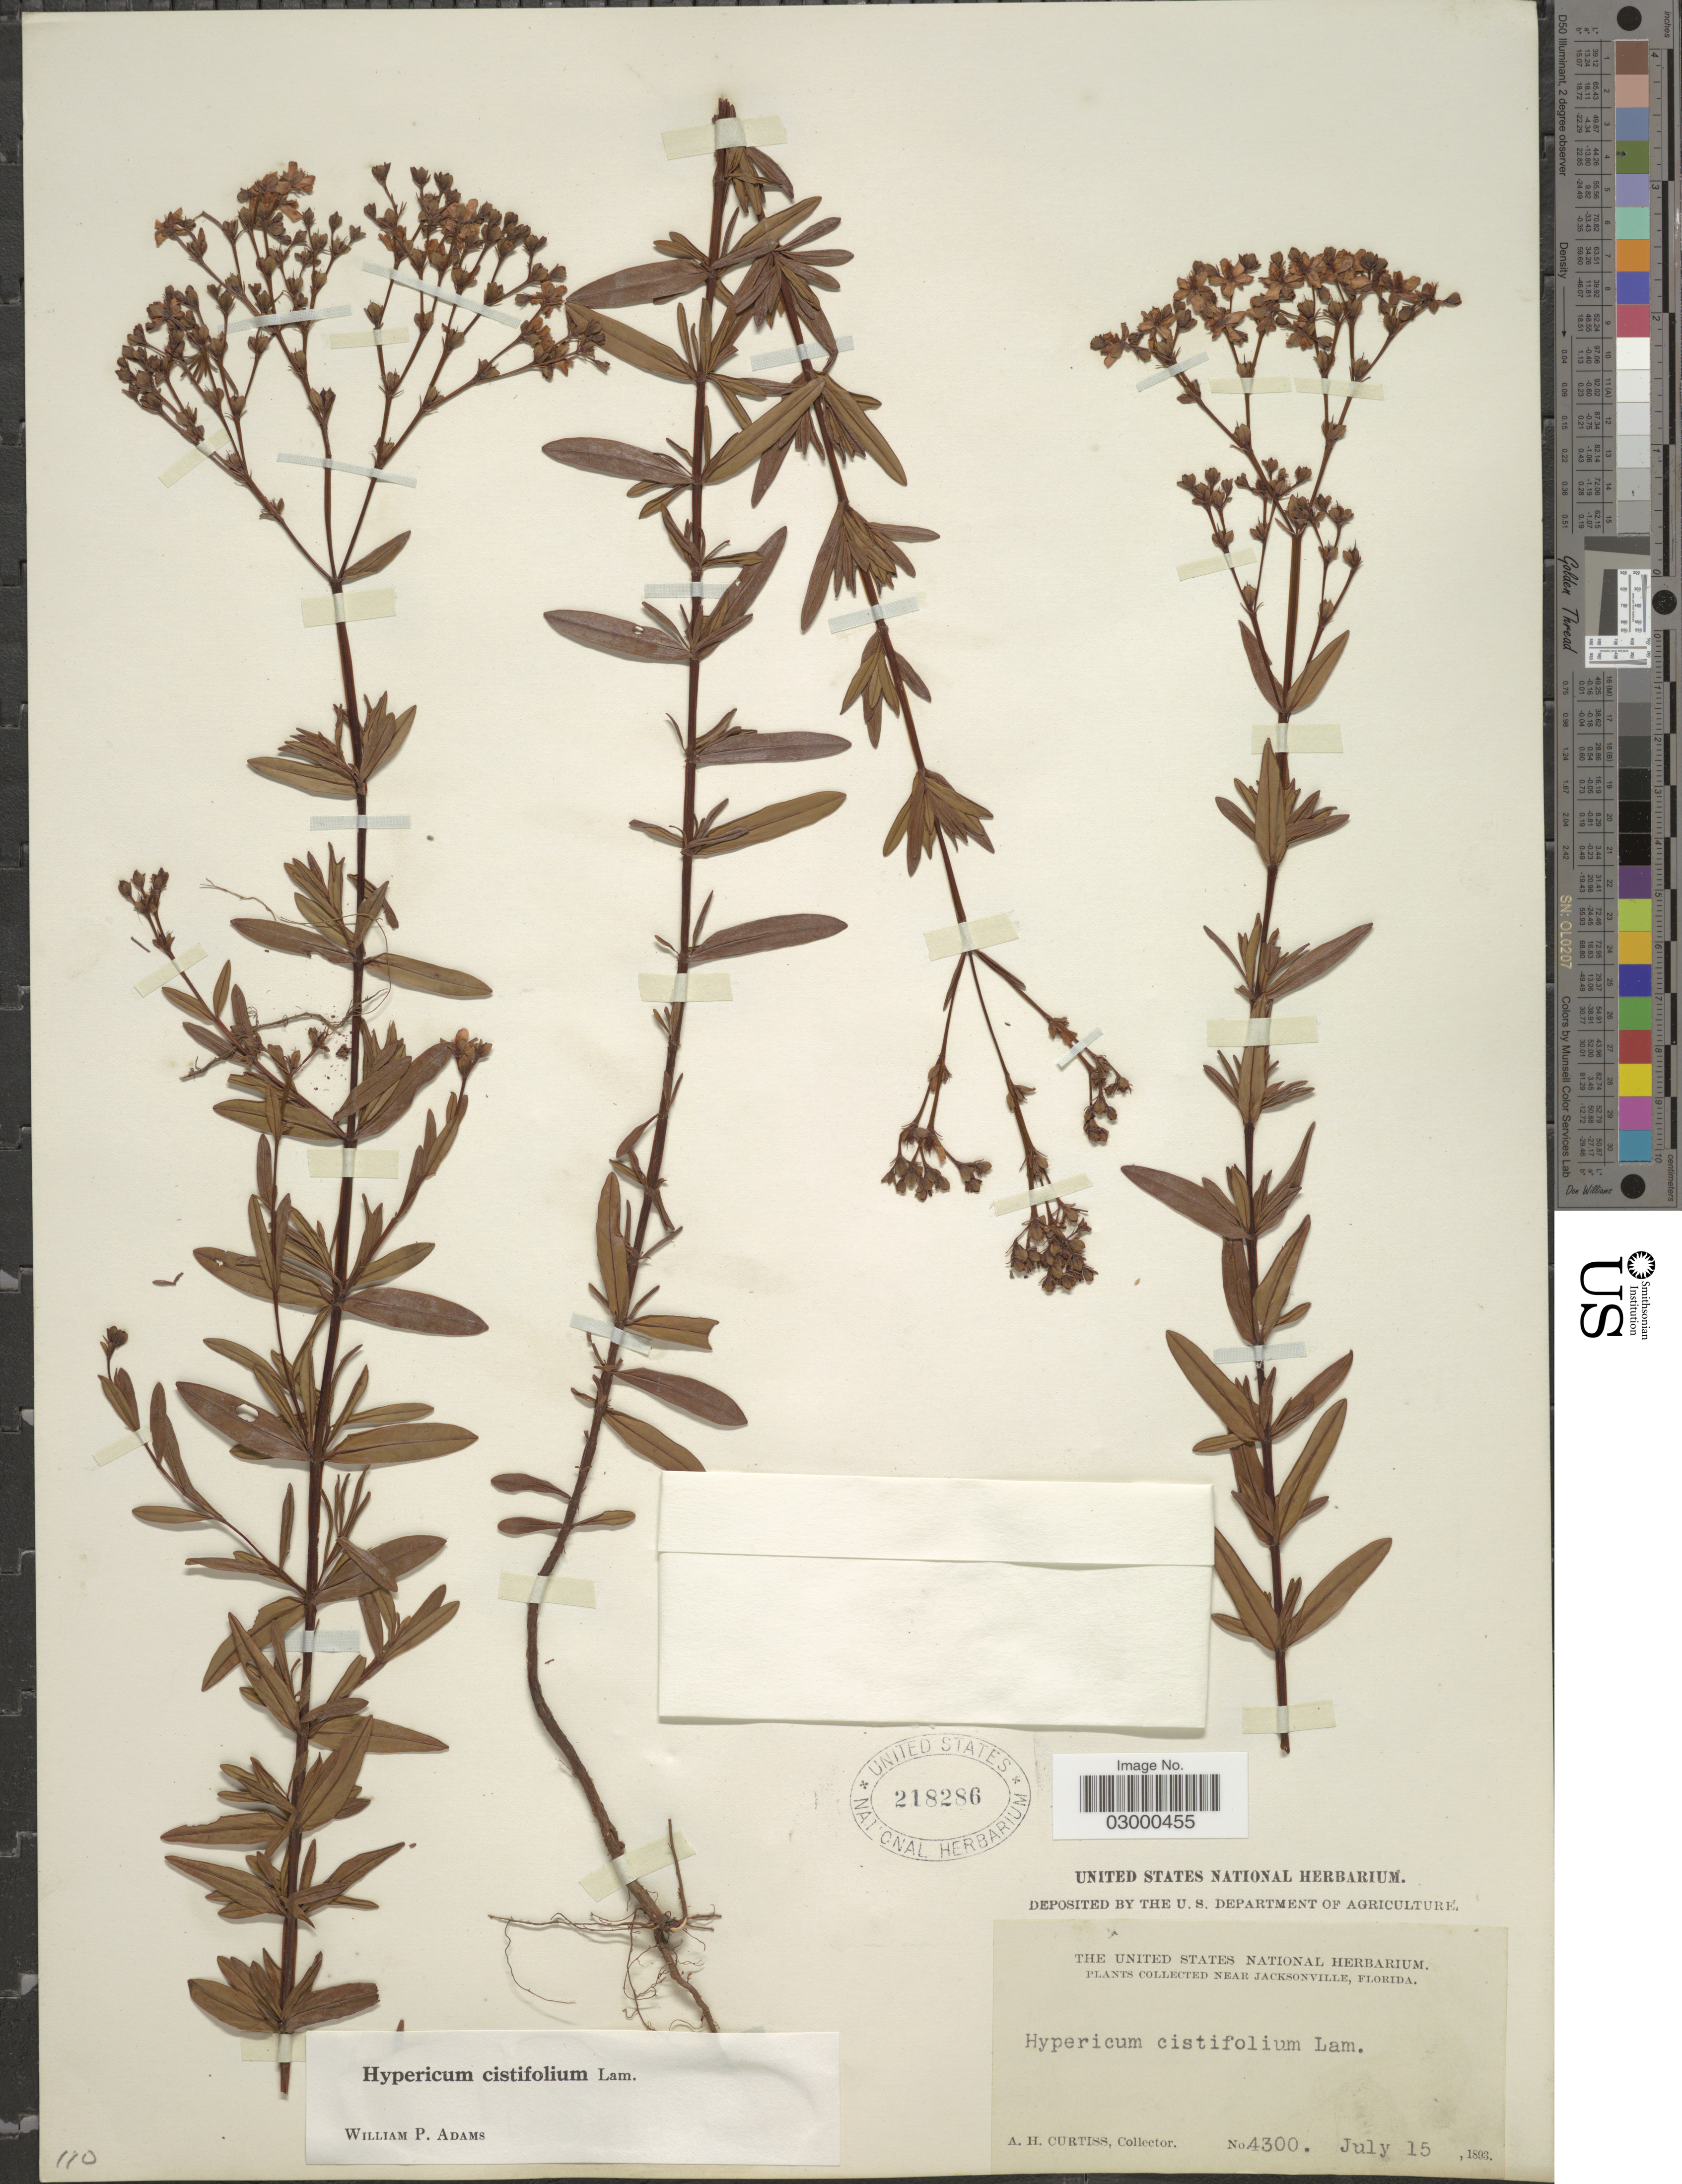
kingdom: Plantae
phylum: Tracheophyta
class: Magnoliopsida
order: Malpighiales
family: Hypericaceae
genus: Hypericum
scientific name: Hypericum cistifolium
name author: Lam.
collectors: A. H. Curtiss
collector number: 4300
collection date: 1893-07-15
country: United States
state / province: Florida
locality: Near Jacksonville.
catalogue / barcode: US 218286